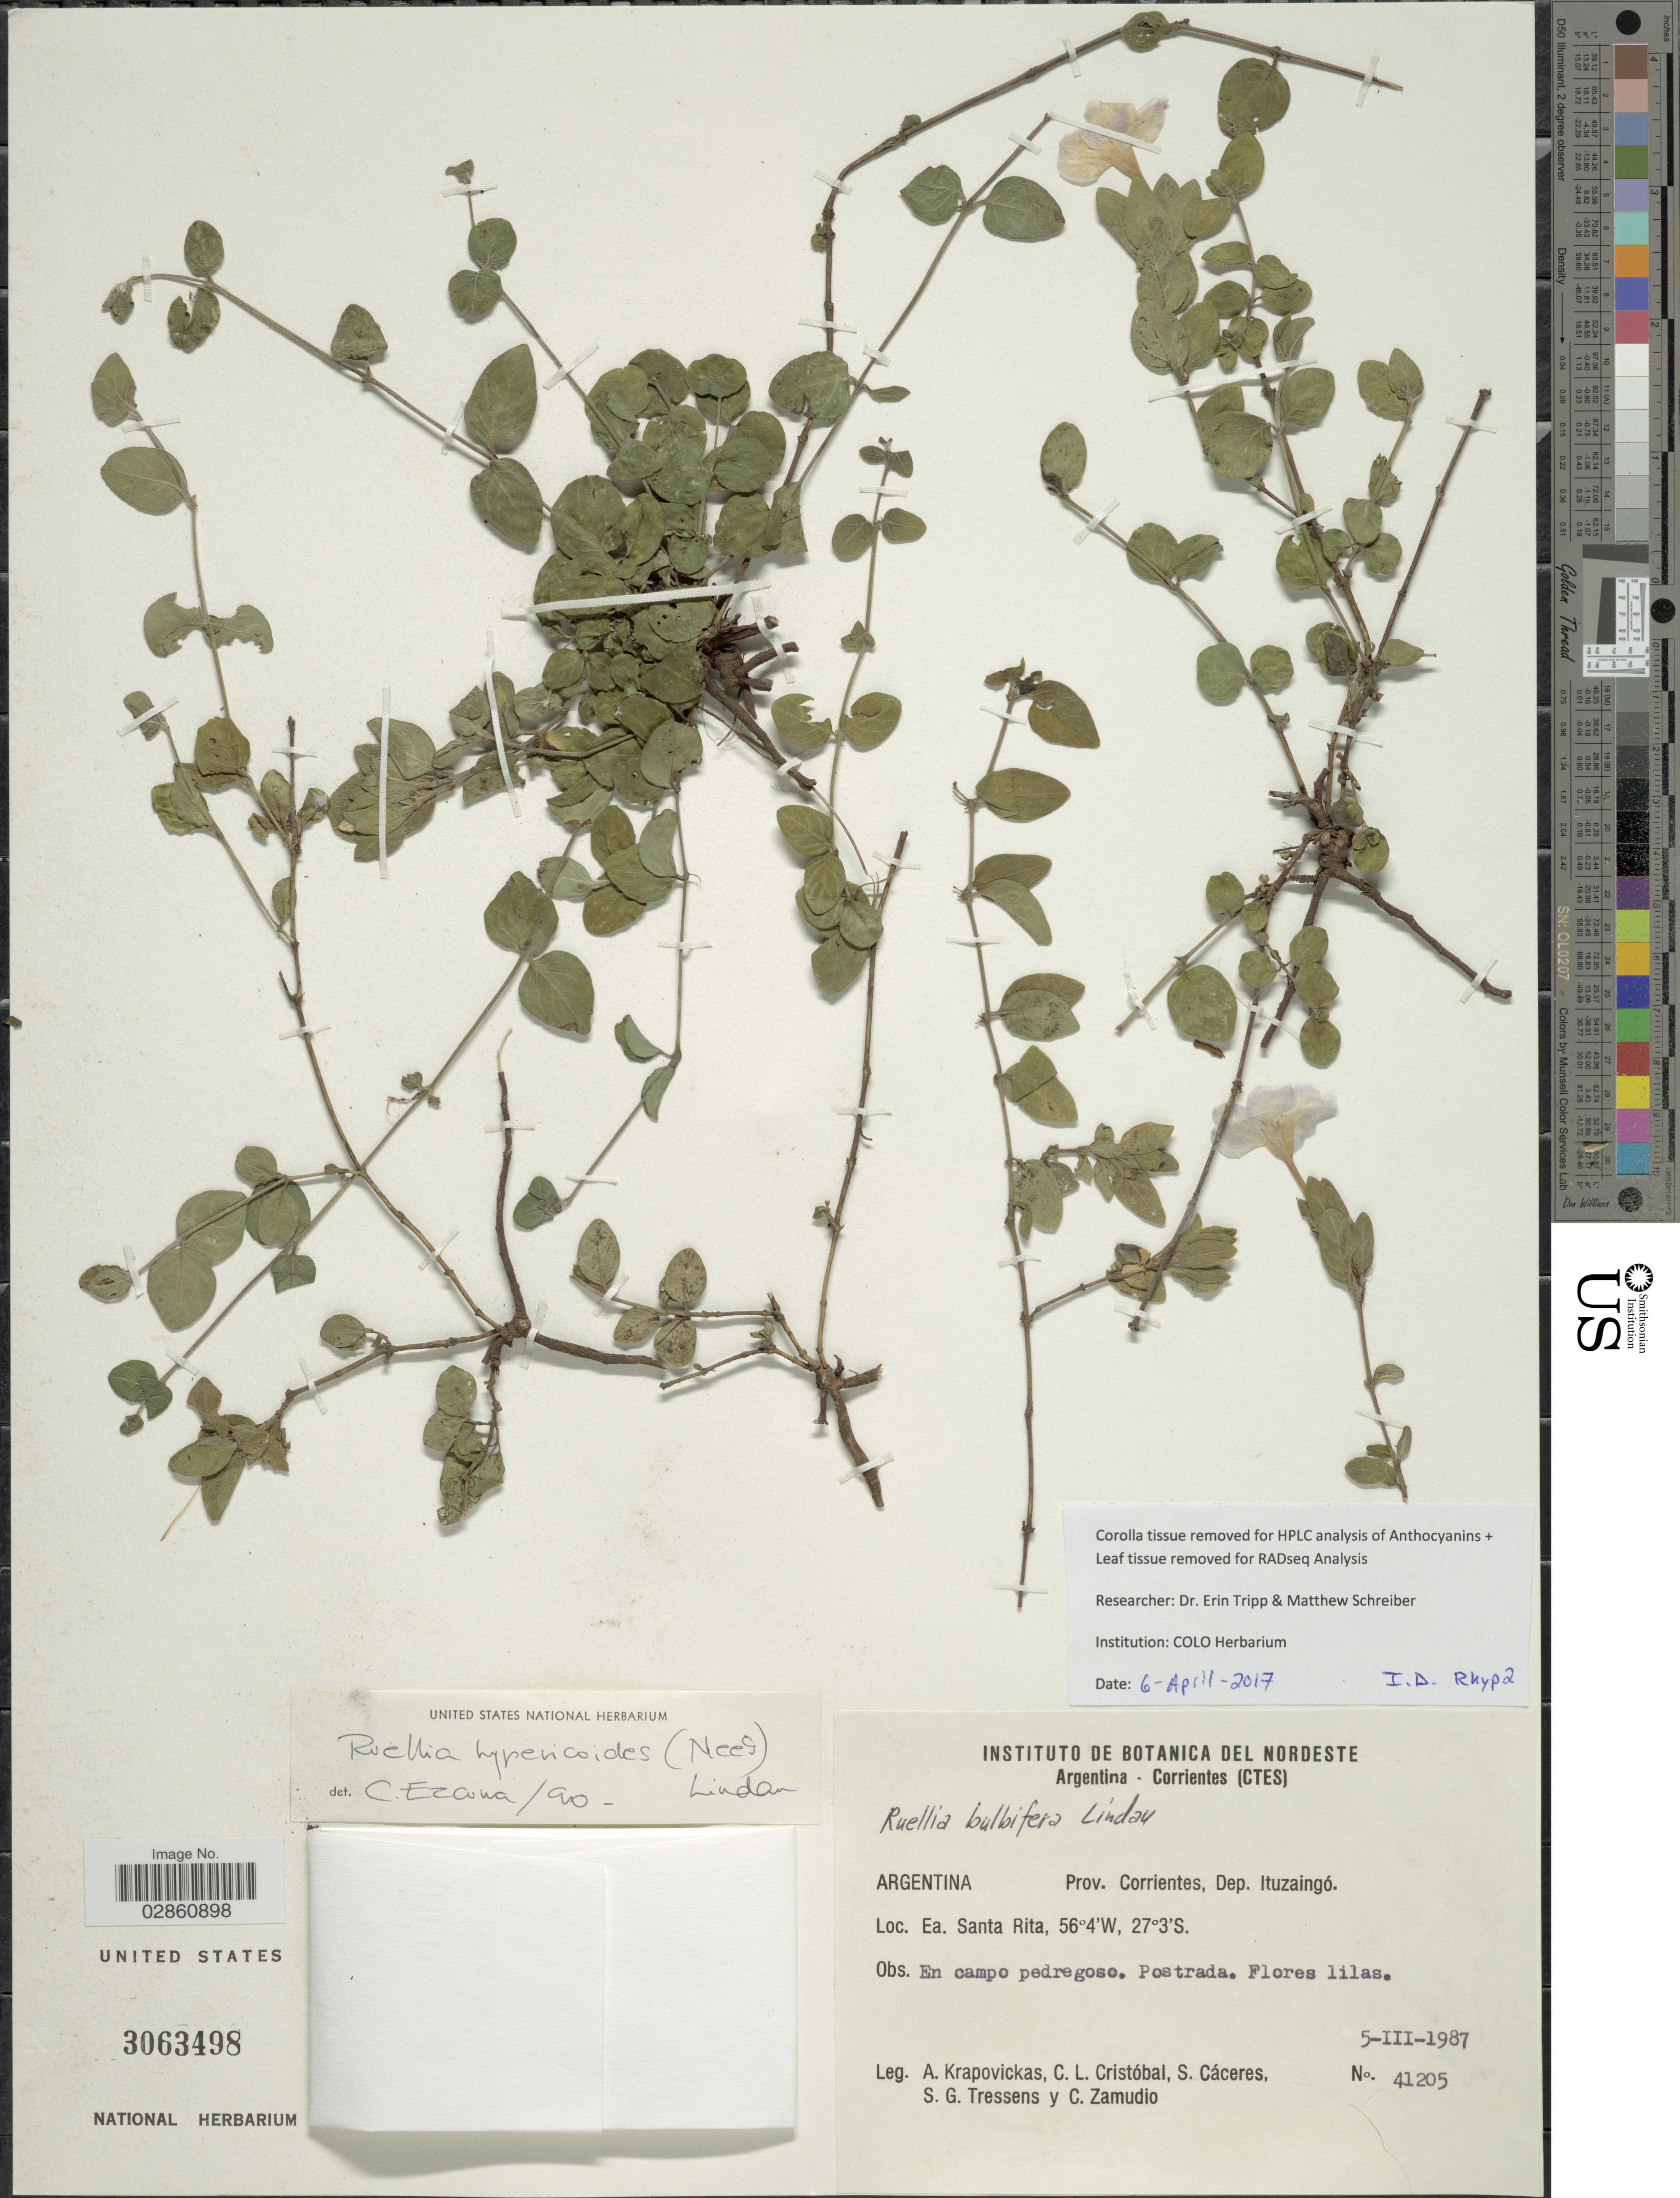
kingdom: Plantae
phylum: Tracheophyta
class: Magnoliopsida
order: Lamiales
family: Acanthaceae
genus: Ruellia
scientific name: Ruellia hypericoides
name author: (Nees) Lindau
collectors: A. Krapovickas, C. L. Cristóbal, S. Cáceres, S. Tressens & C. Zamudio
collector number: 41205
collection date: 1987-03-05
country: Argentina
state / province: Corrientes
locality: Prov. Corrientes, Dep. Ituzaingó. Ea. Santa Rita.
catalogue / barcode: US 3063498